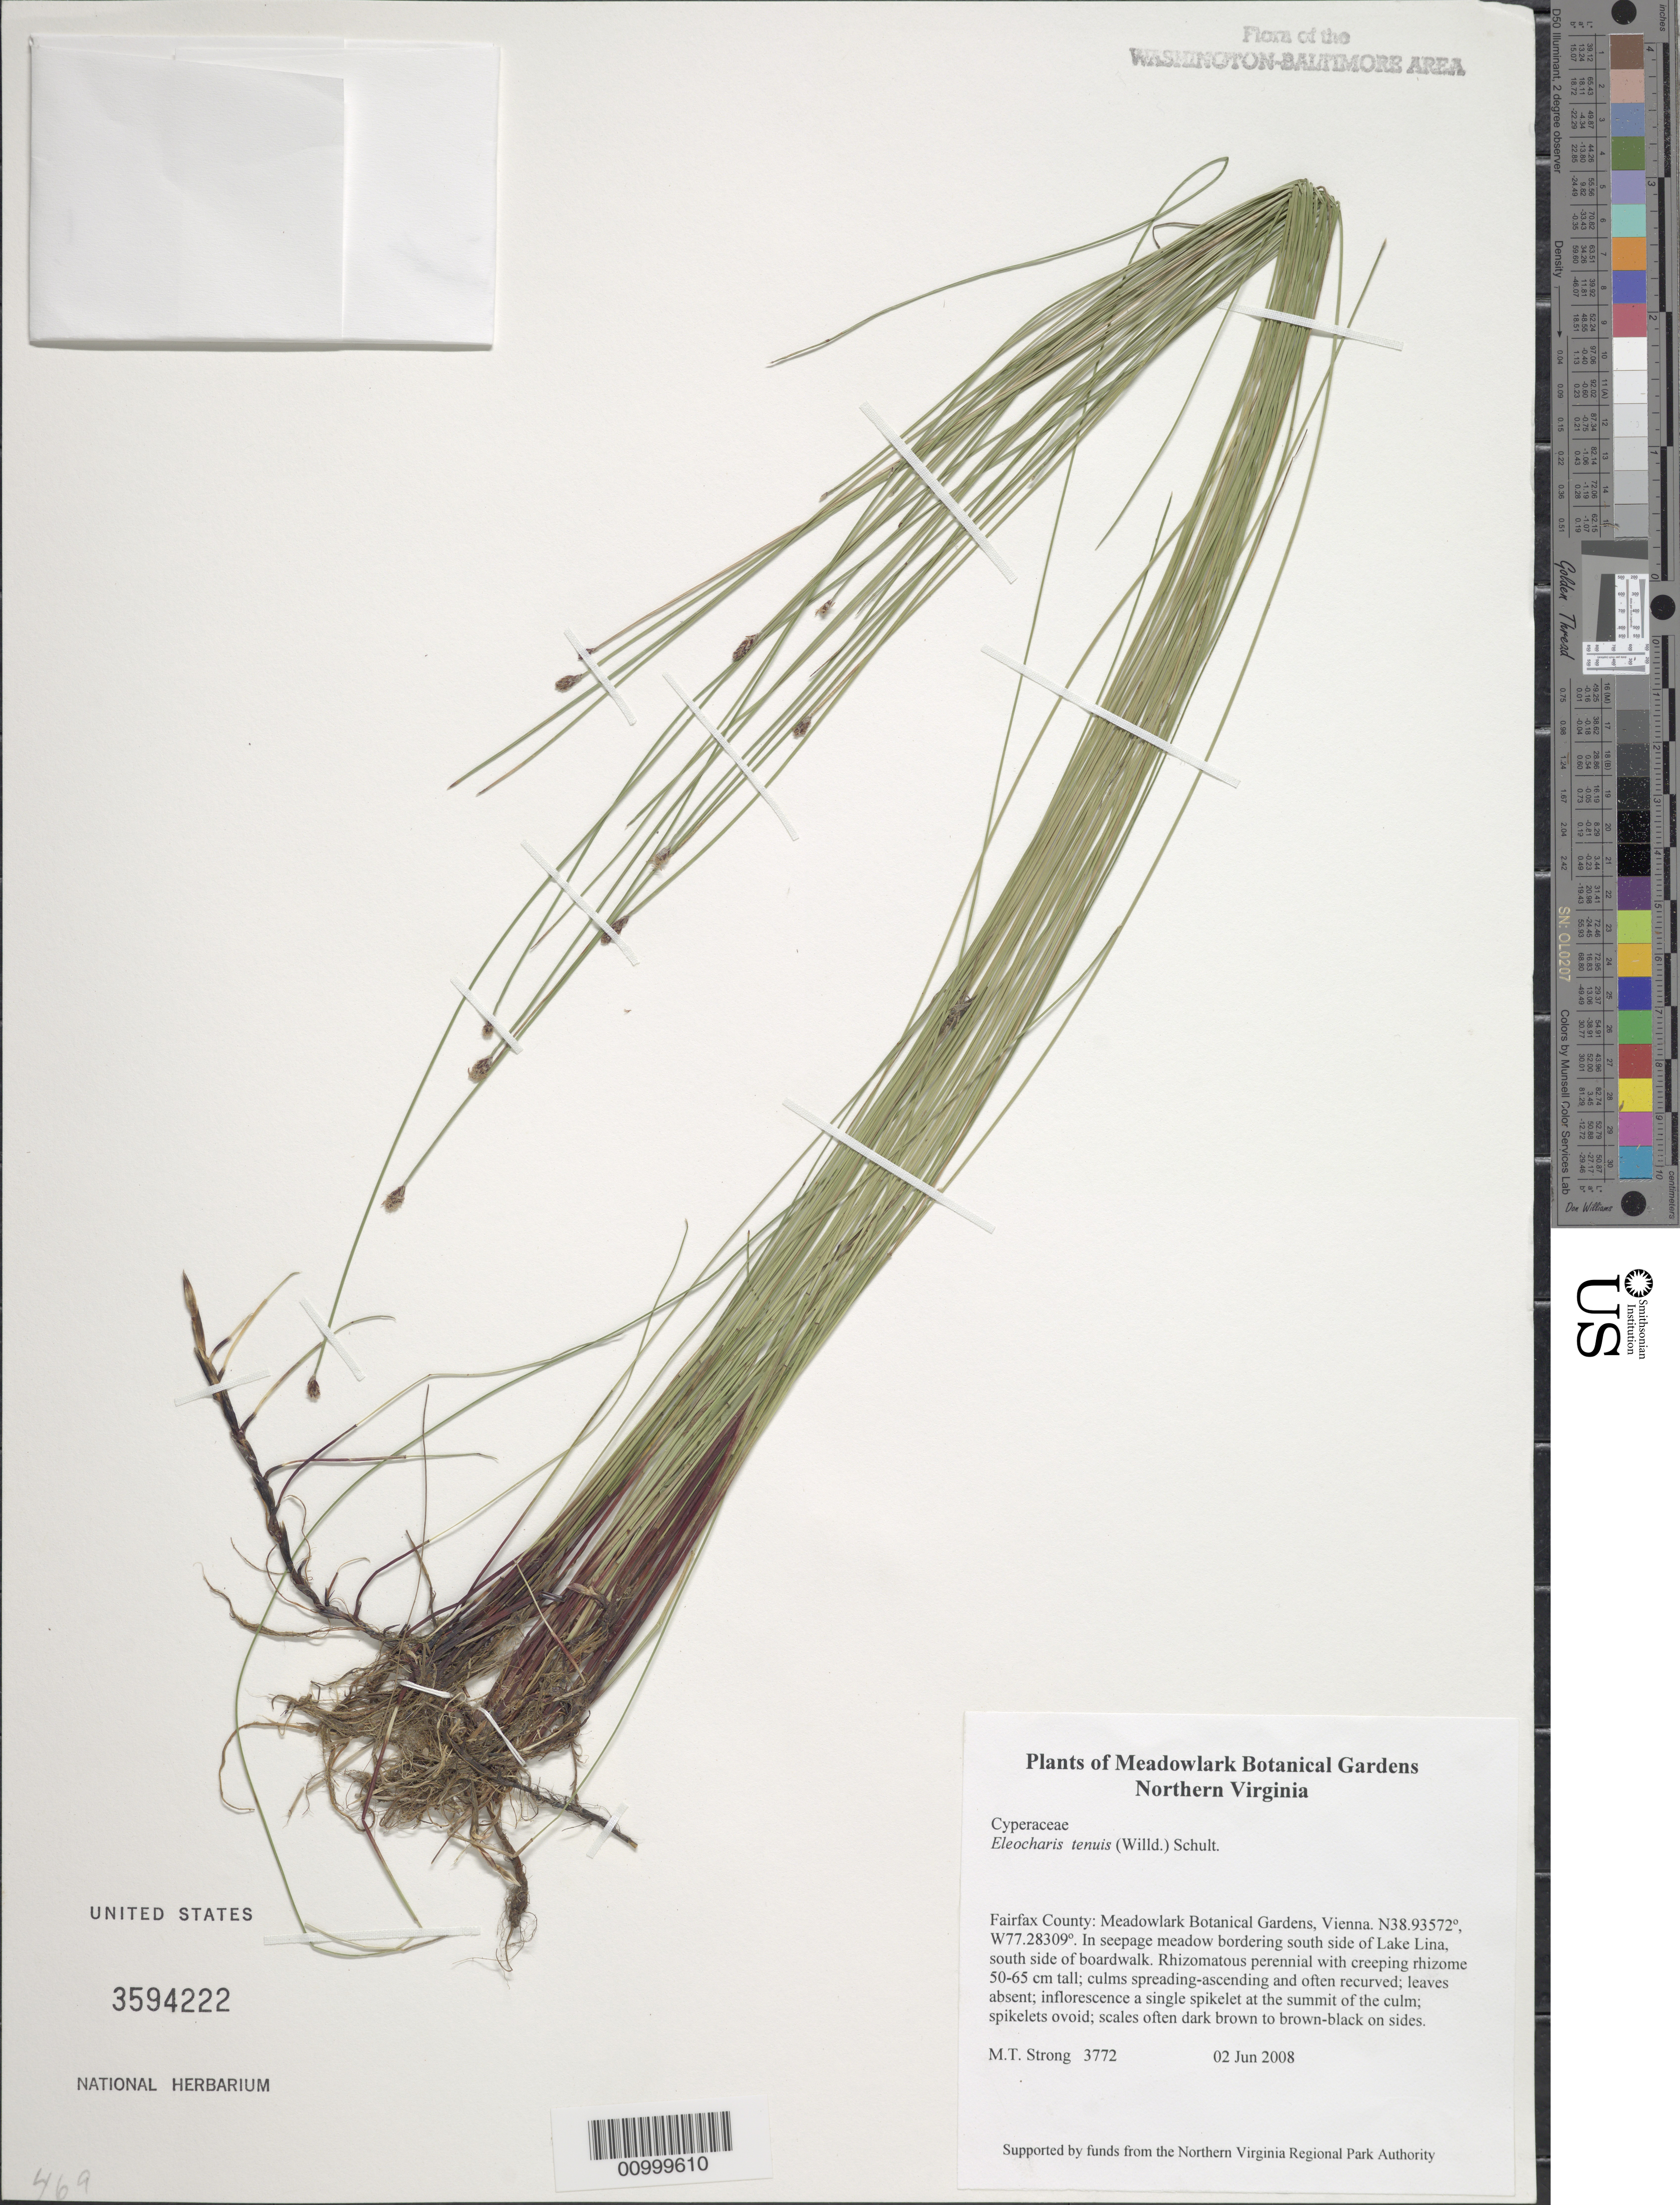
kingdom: Plantae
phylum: Tracheophyta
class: Liliopsida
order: Poales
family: Cyperaceae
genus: Eleocharis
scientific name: Eleocharis tenuis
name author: (Willd.) Schult.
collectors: M. T. Strong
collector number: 3772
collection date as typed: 02 Jun 2008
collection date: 2008-06-02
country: United States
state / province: Virginia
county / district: Fairfax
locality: Meadowlark Botanical Gardens, Vienna. Lake Lina, westernmost and smallest of three lakes.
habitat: In seepage meadow bordering south side of lake, south side of boardwalk.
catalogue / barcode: US 3594222